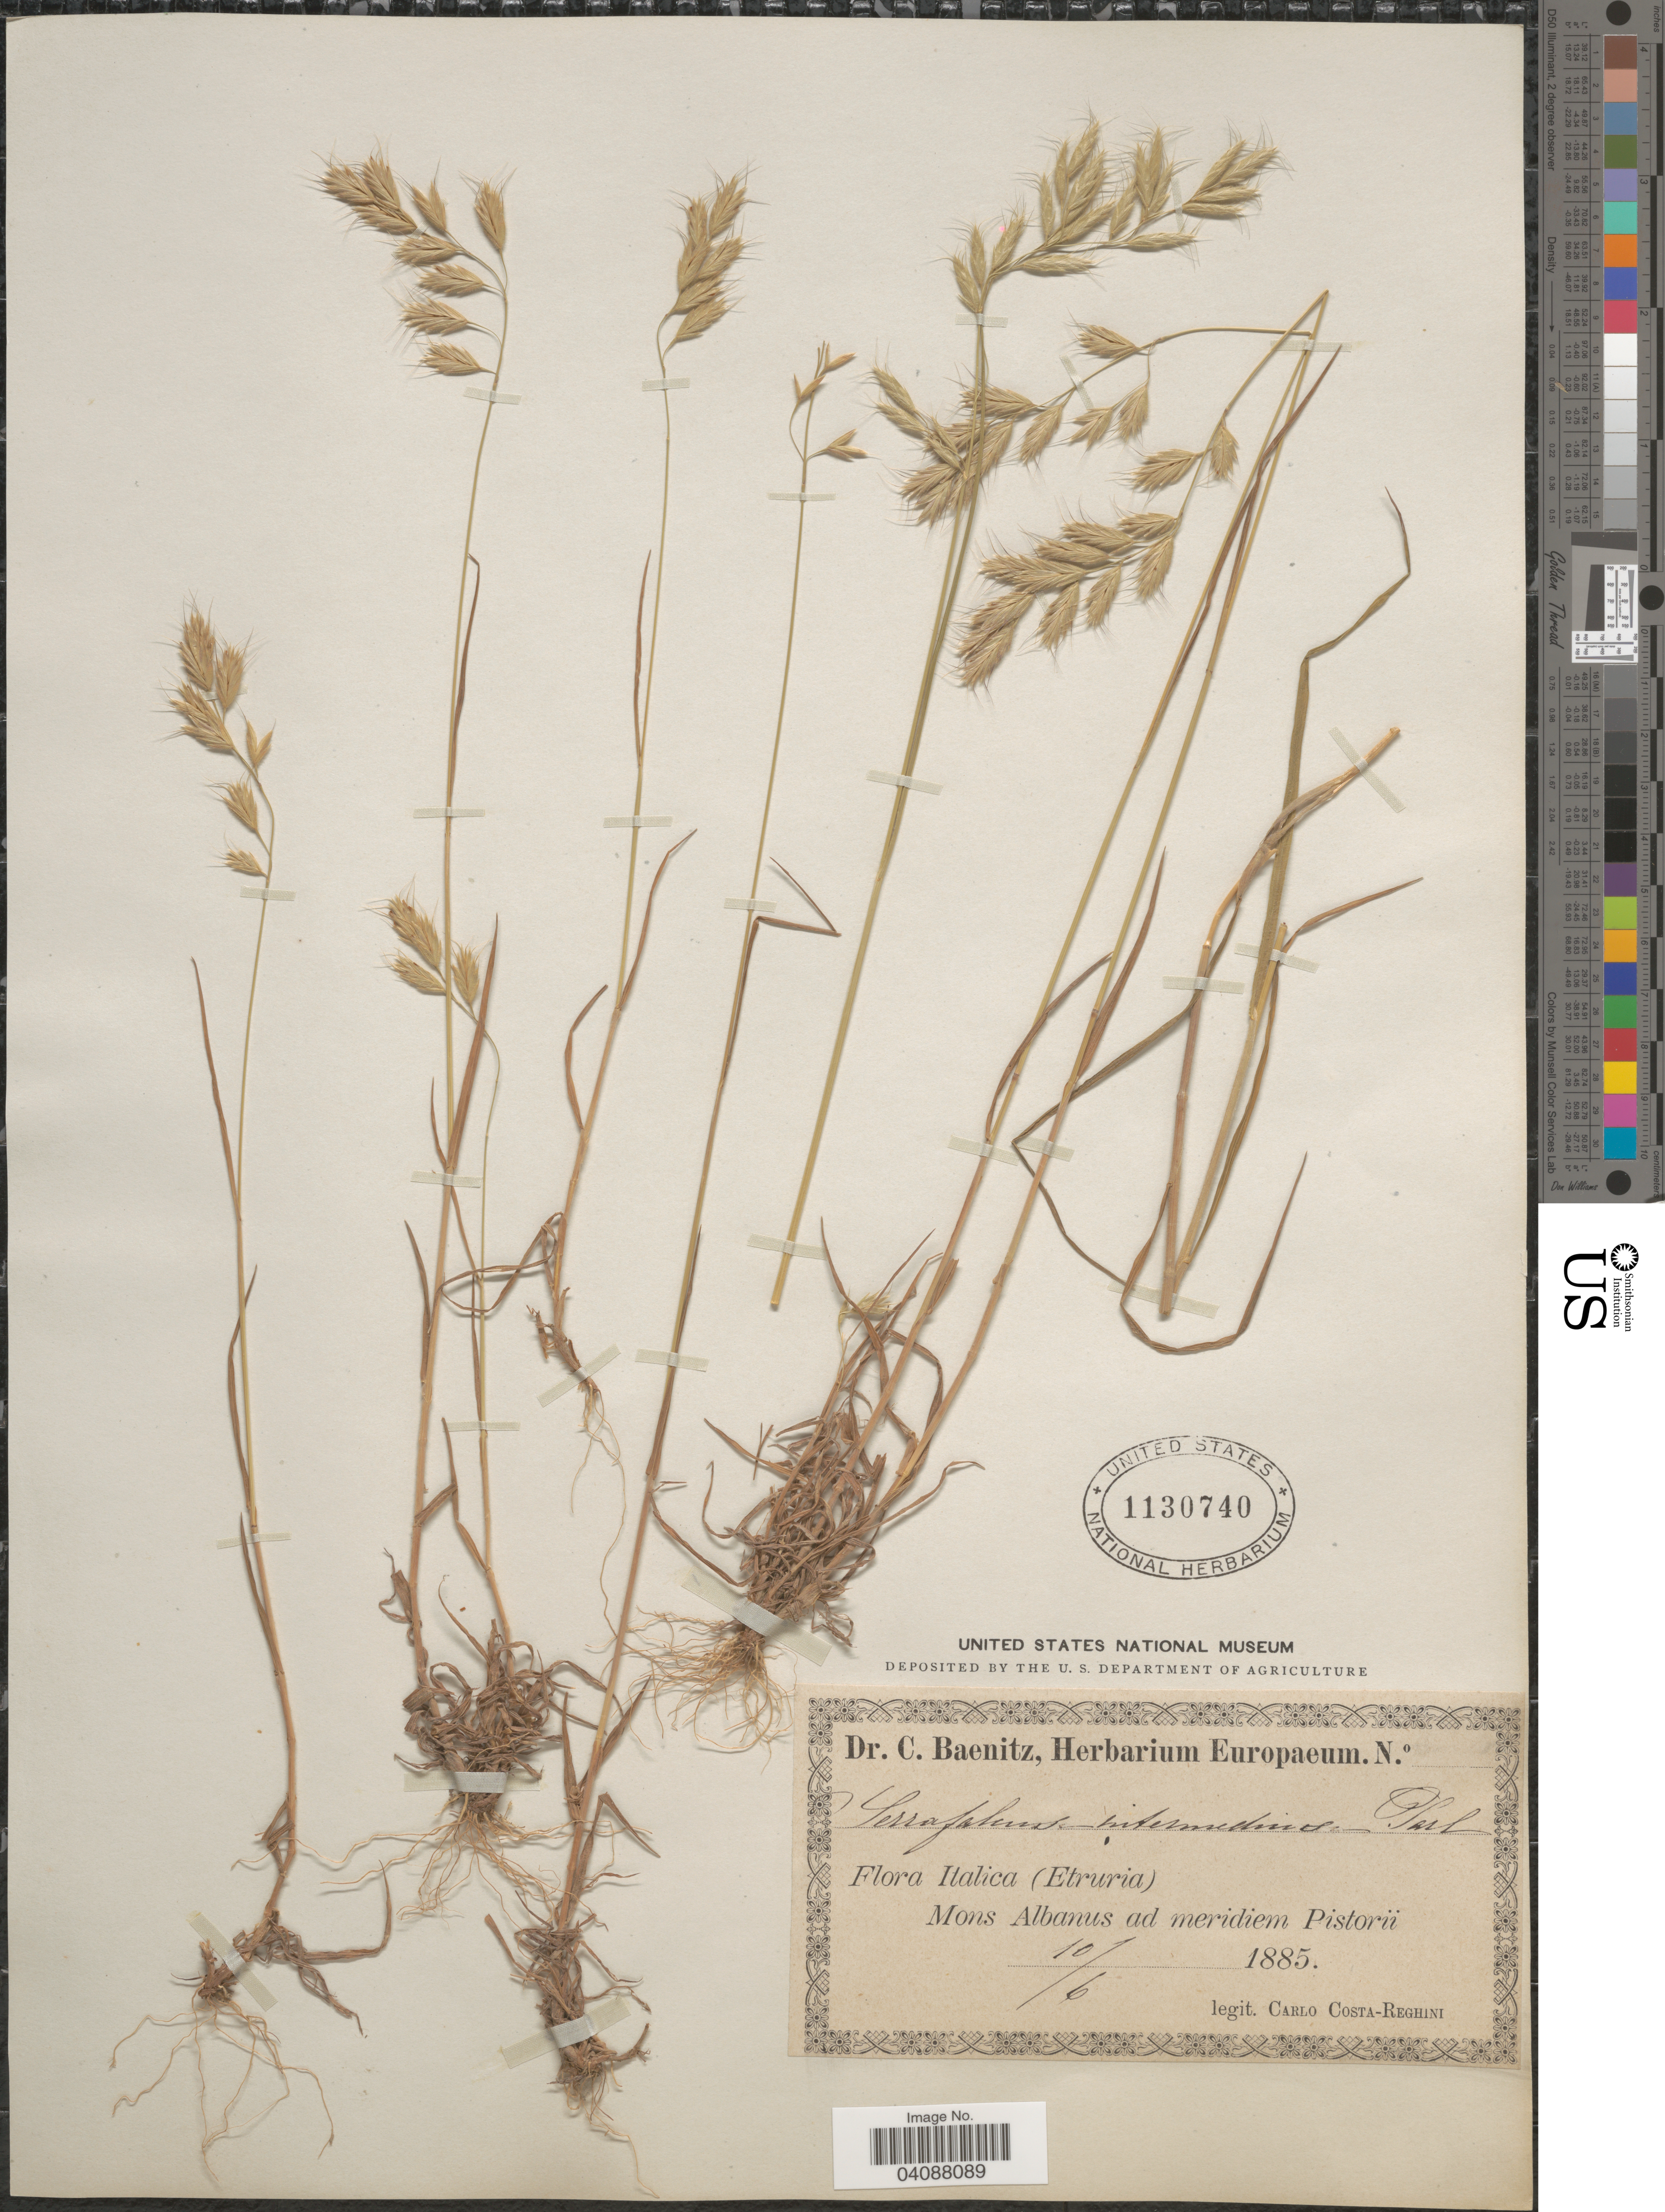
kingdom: Plantae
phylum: Tracheophyta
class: Liliopsida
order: Poales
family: Poaceae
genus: Bromus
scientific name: Bromus intermedius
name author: Gussone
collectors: Costa-Reghini, C.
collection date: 1885-06-10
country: Italy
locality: Italica (Etruria). Mons Albanus ad meridiem Pistorii.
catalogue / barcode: US 1130740